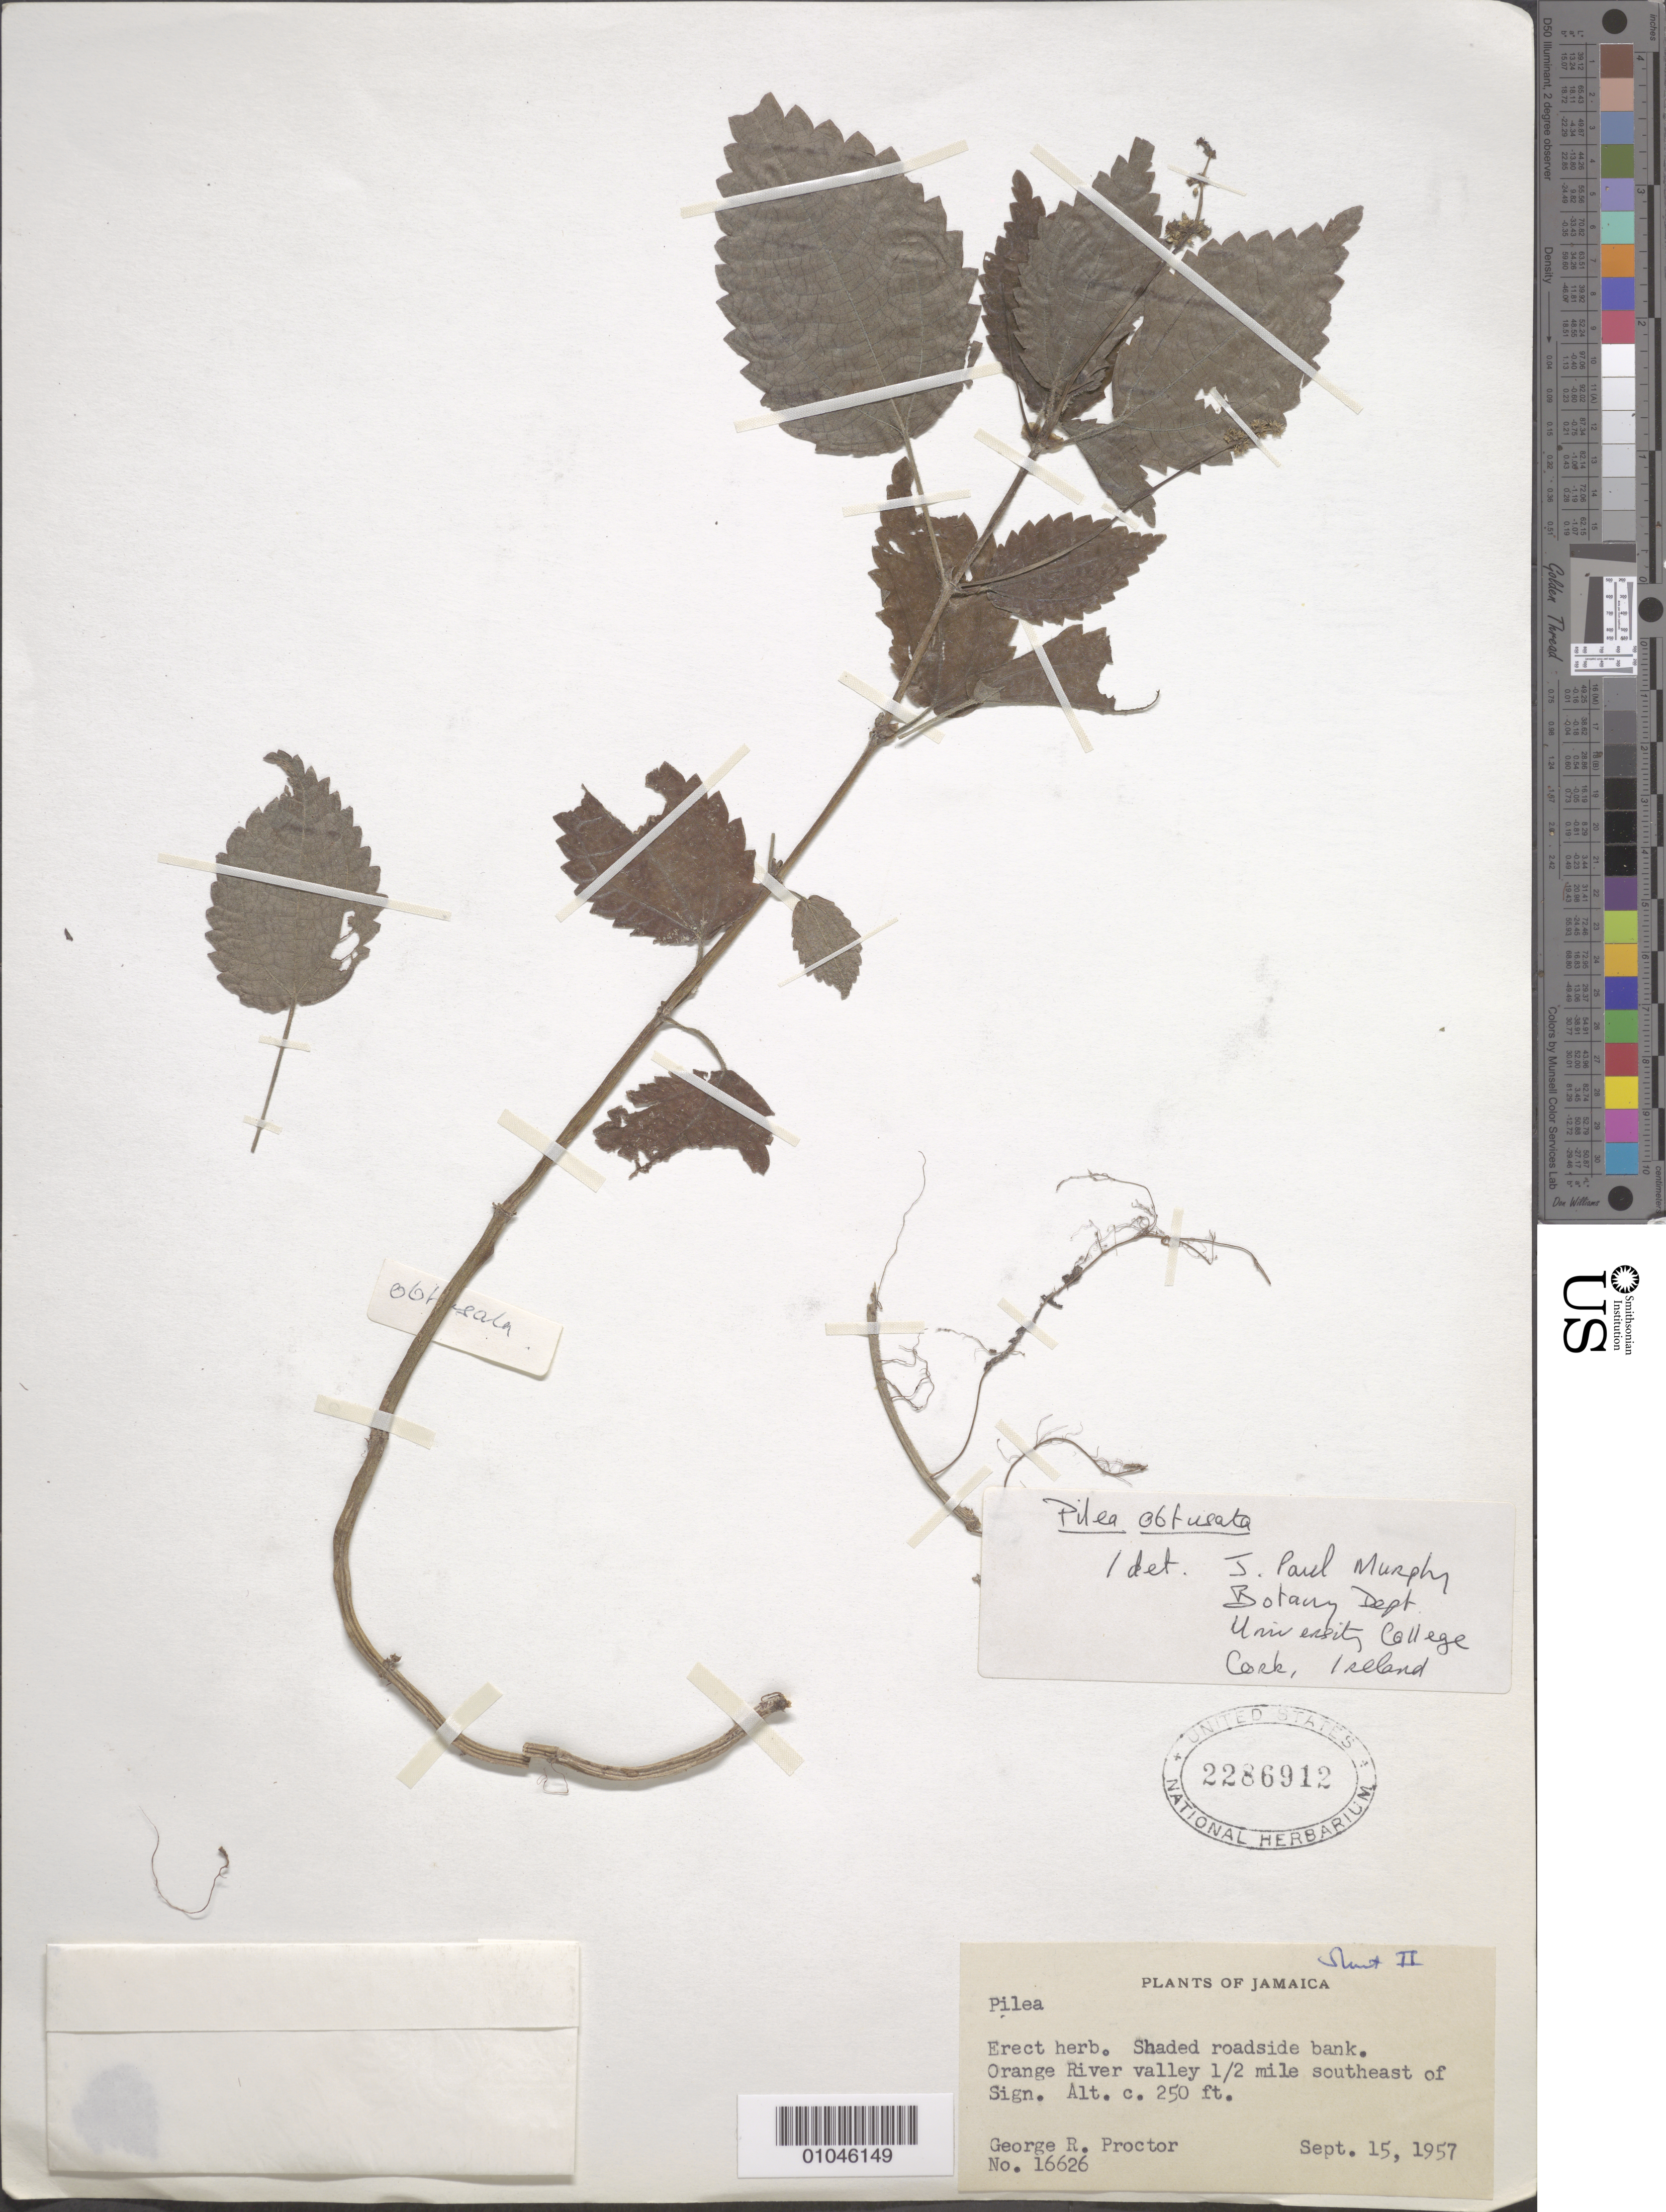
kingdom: Plantae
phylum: Tracheophyta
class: Magnoliopsida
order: Rosales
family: Urticaceae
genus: Pilea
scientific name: Pilea obtusata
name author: Liebm.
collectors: G. R. Proctor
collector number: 16626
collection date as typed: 15 Sep 1957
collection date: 1957-09-15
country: Jamaica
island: Jamaica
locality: Erect herb. Shaded roadside banks. Orange River Valley .5 mile SE of Sign.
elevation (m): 76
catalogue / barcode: US 2286912